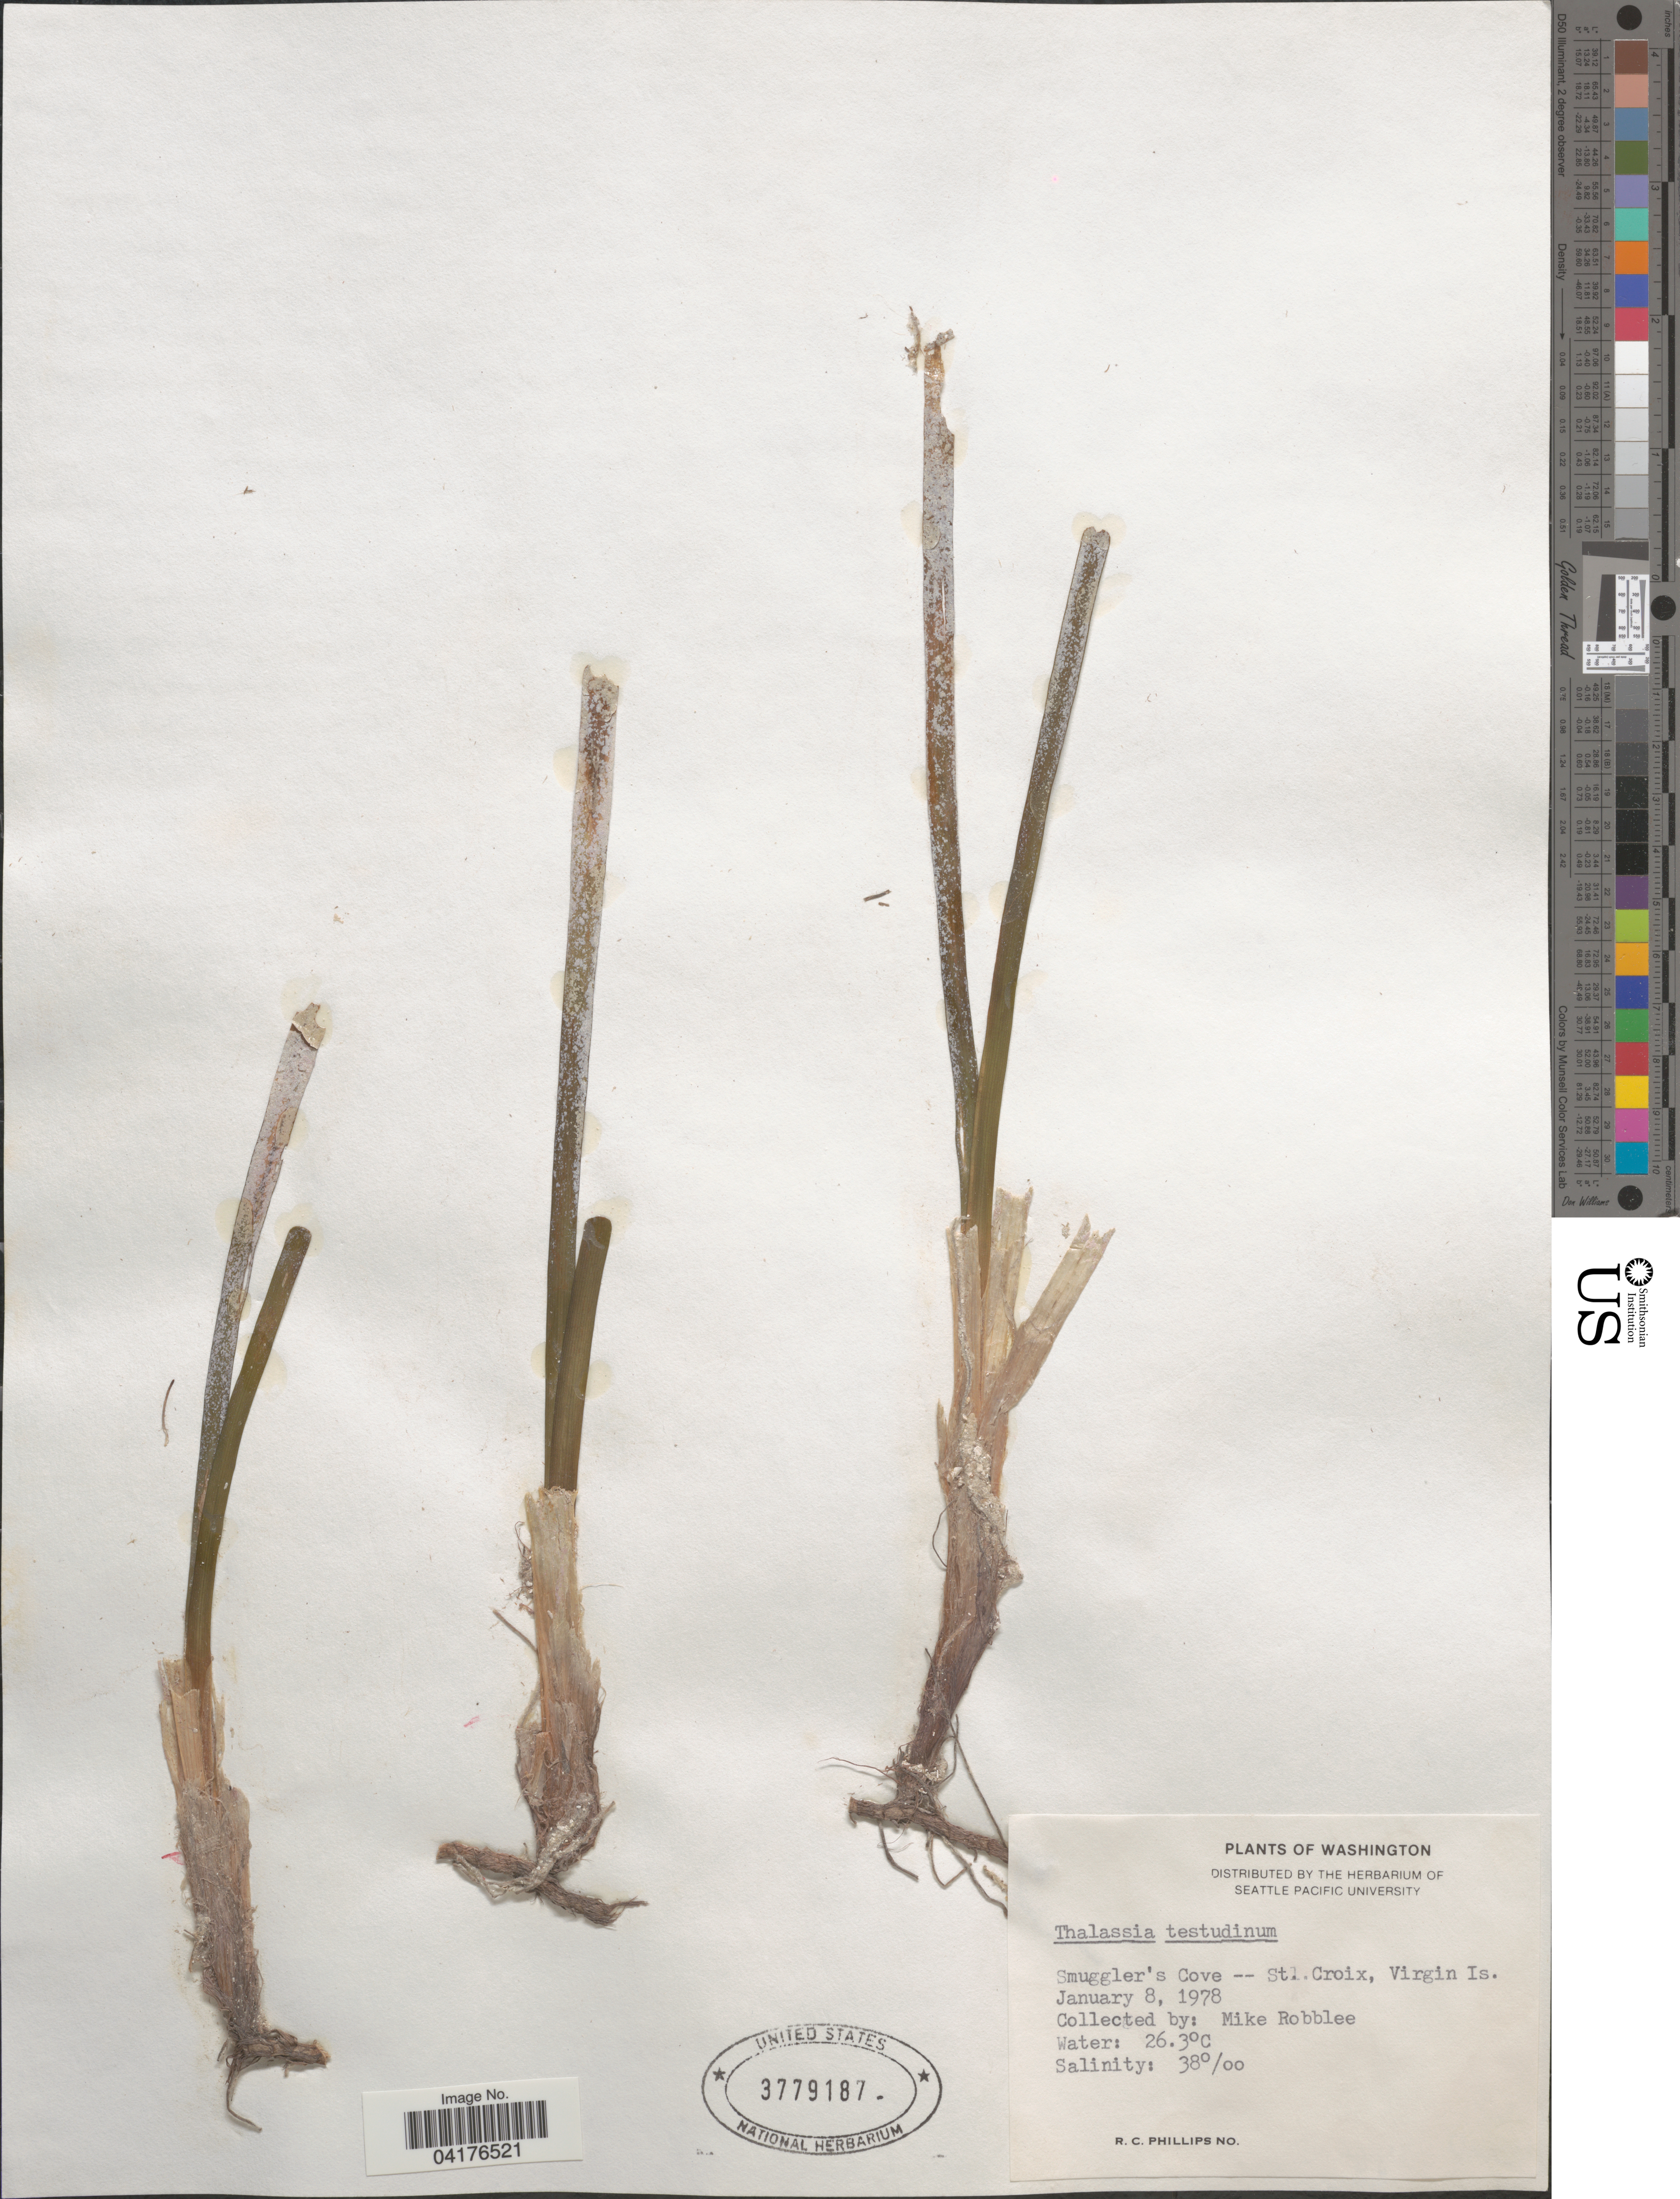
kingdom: Plantae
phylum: Tracheophyta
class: Liliopsida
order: Alismatales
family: Hydrocharitaceae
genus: Thalassia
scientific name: Thalassia testudinum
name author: Banks & Sol. ex K.D. Koenig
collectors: M. Robblee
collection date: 1978-01-08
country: U.S. Virgin Islands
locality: Smuggler's Cove -- St. Croix, Virgin Is.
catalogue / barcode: US 3779187